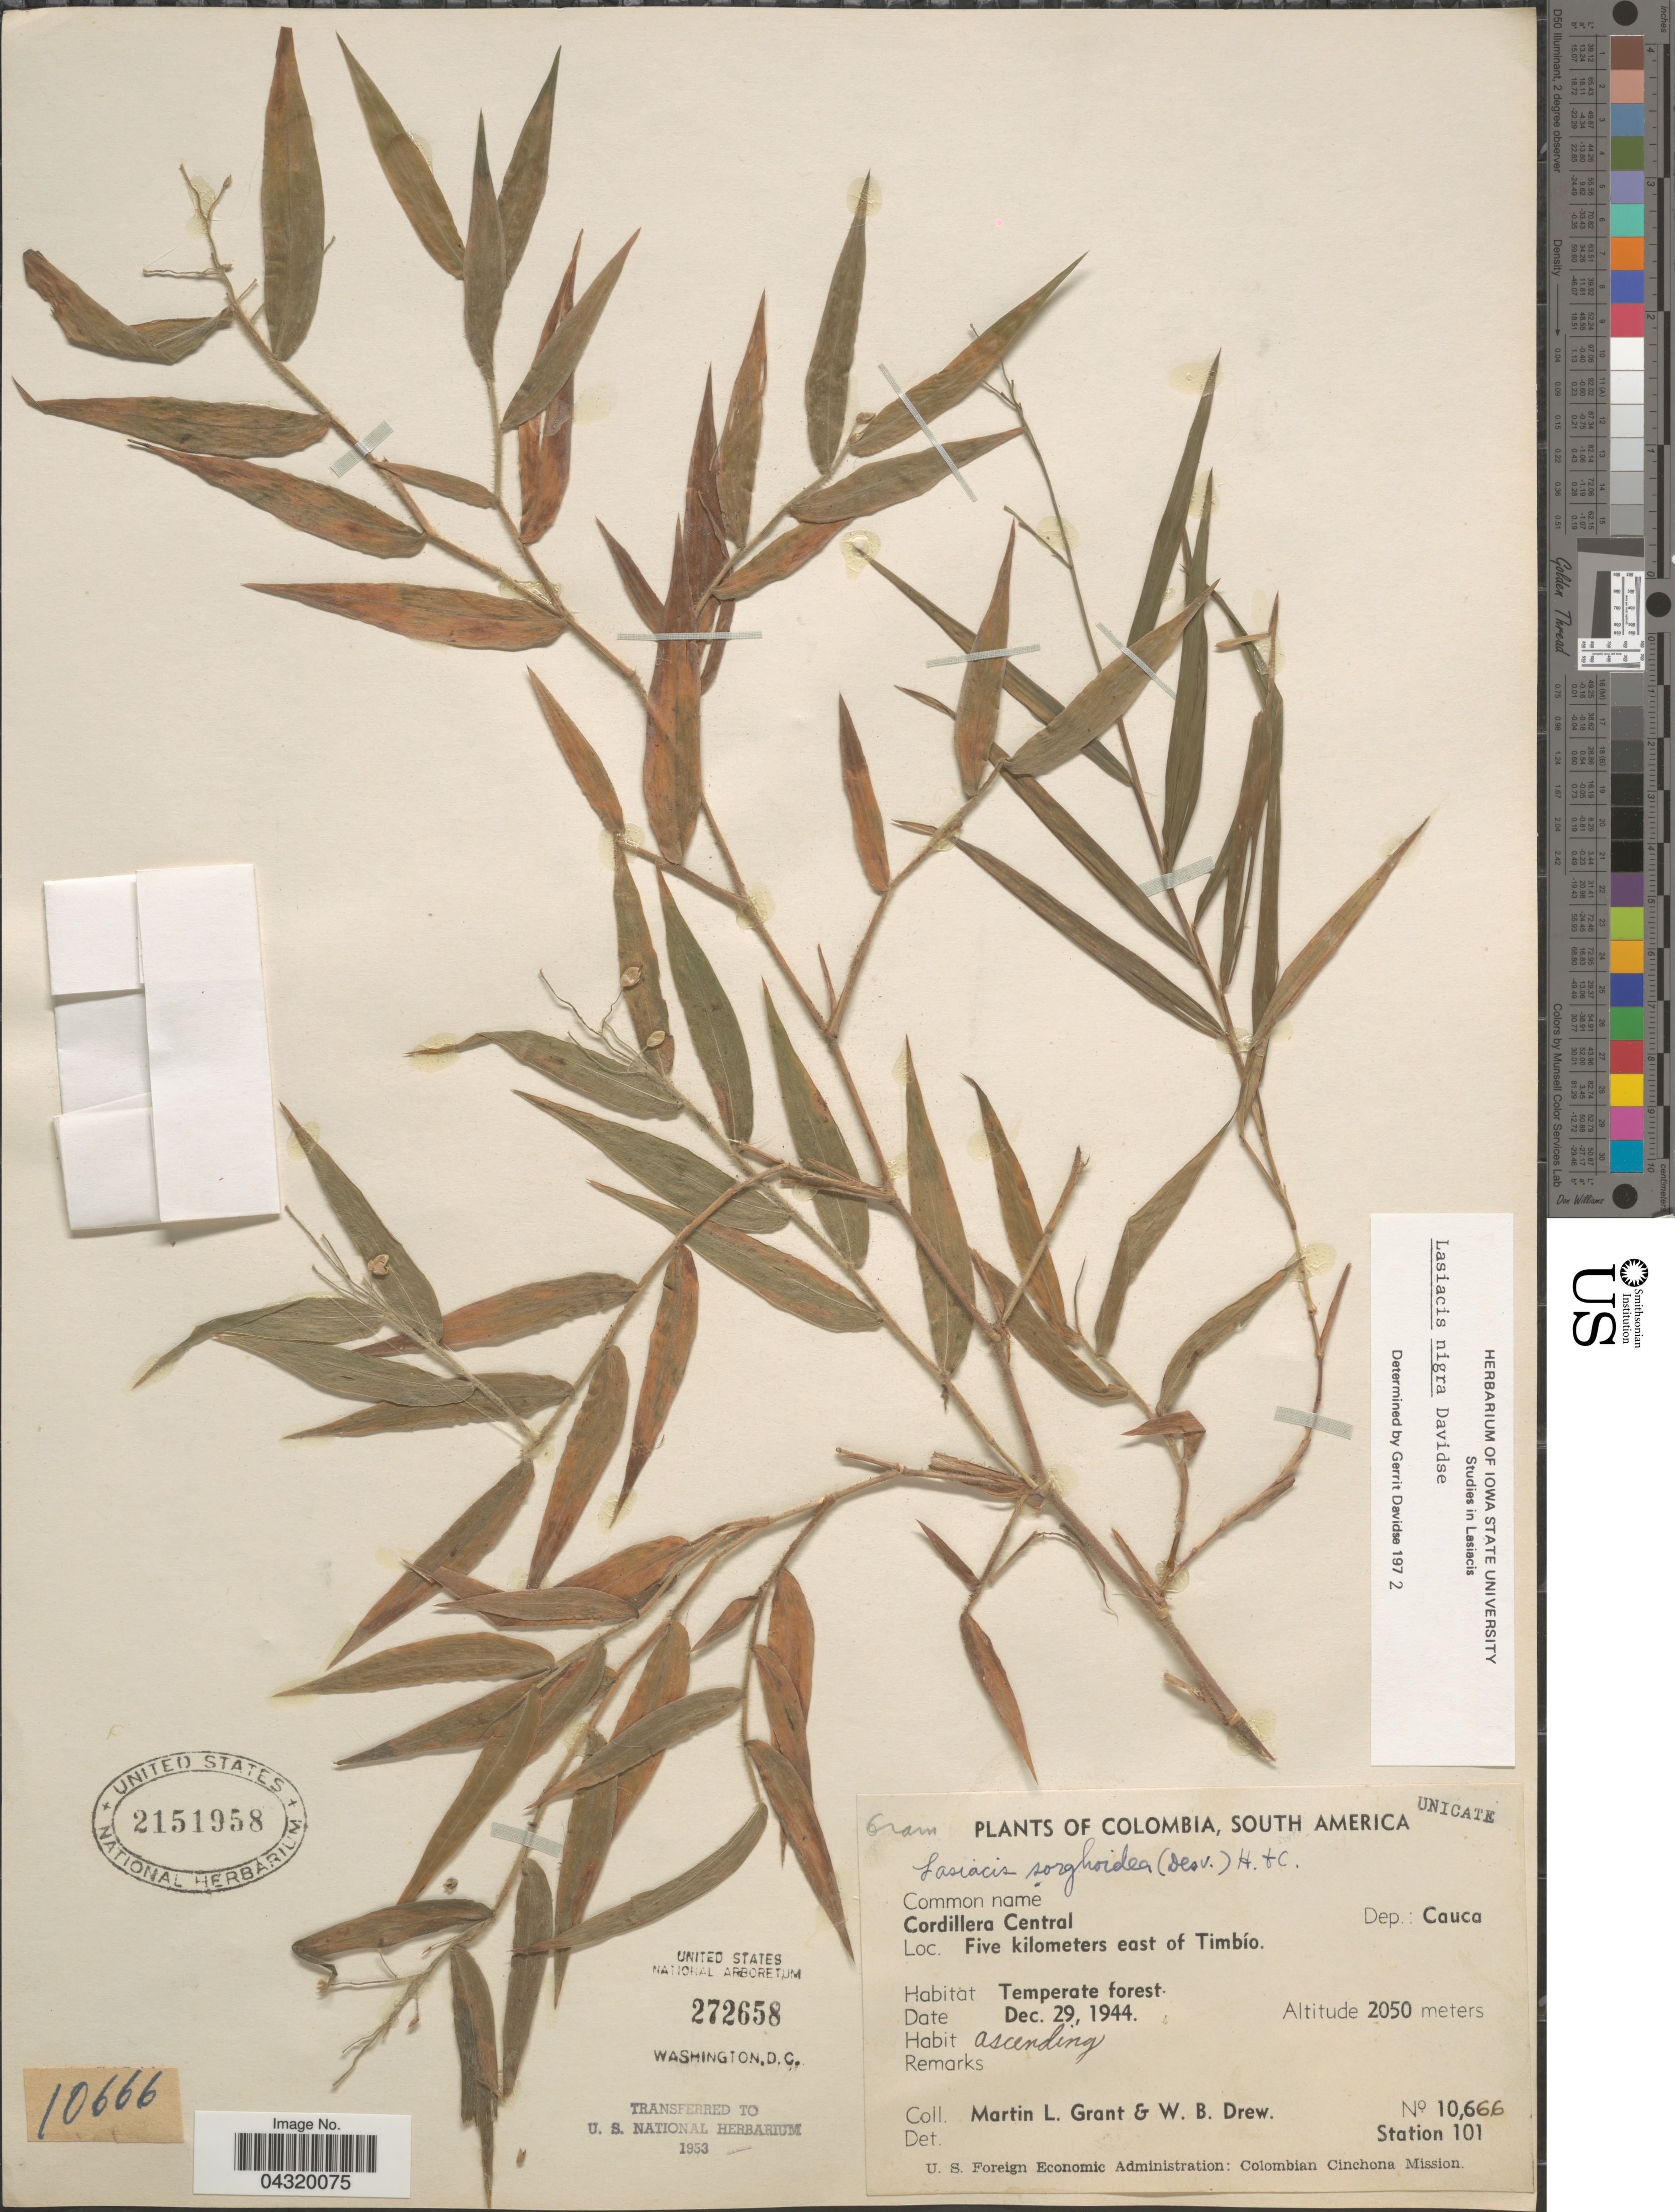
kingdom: Plantae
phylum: Tracheophyta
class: Liliopsida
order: Poales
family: Poaceae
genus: Lasiacis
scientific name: Lasiacis nigra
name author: Davidse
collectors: M. L. Grant & W. B. Drew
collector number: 10666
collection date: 1944-12-29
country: Colombia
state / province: Cauca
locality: Cordillera Central. Dep.: Cauca. Five Kilometers east of Timbío. Station 101. Colombian Cinchona Mission.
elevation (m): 2050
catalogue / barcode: US 2151958